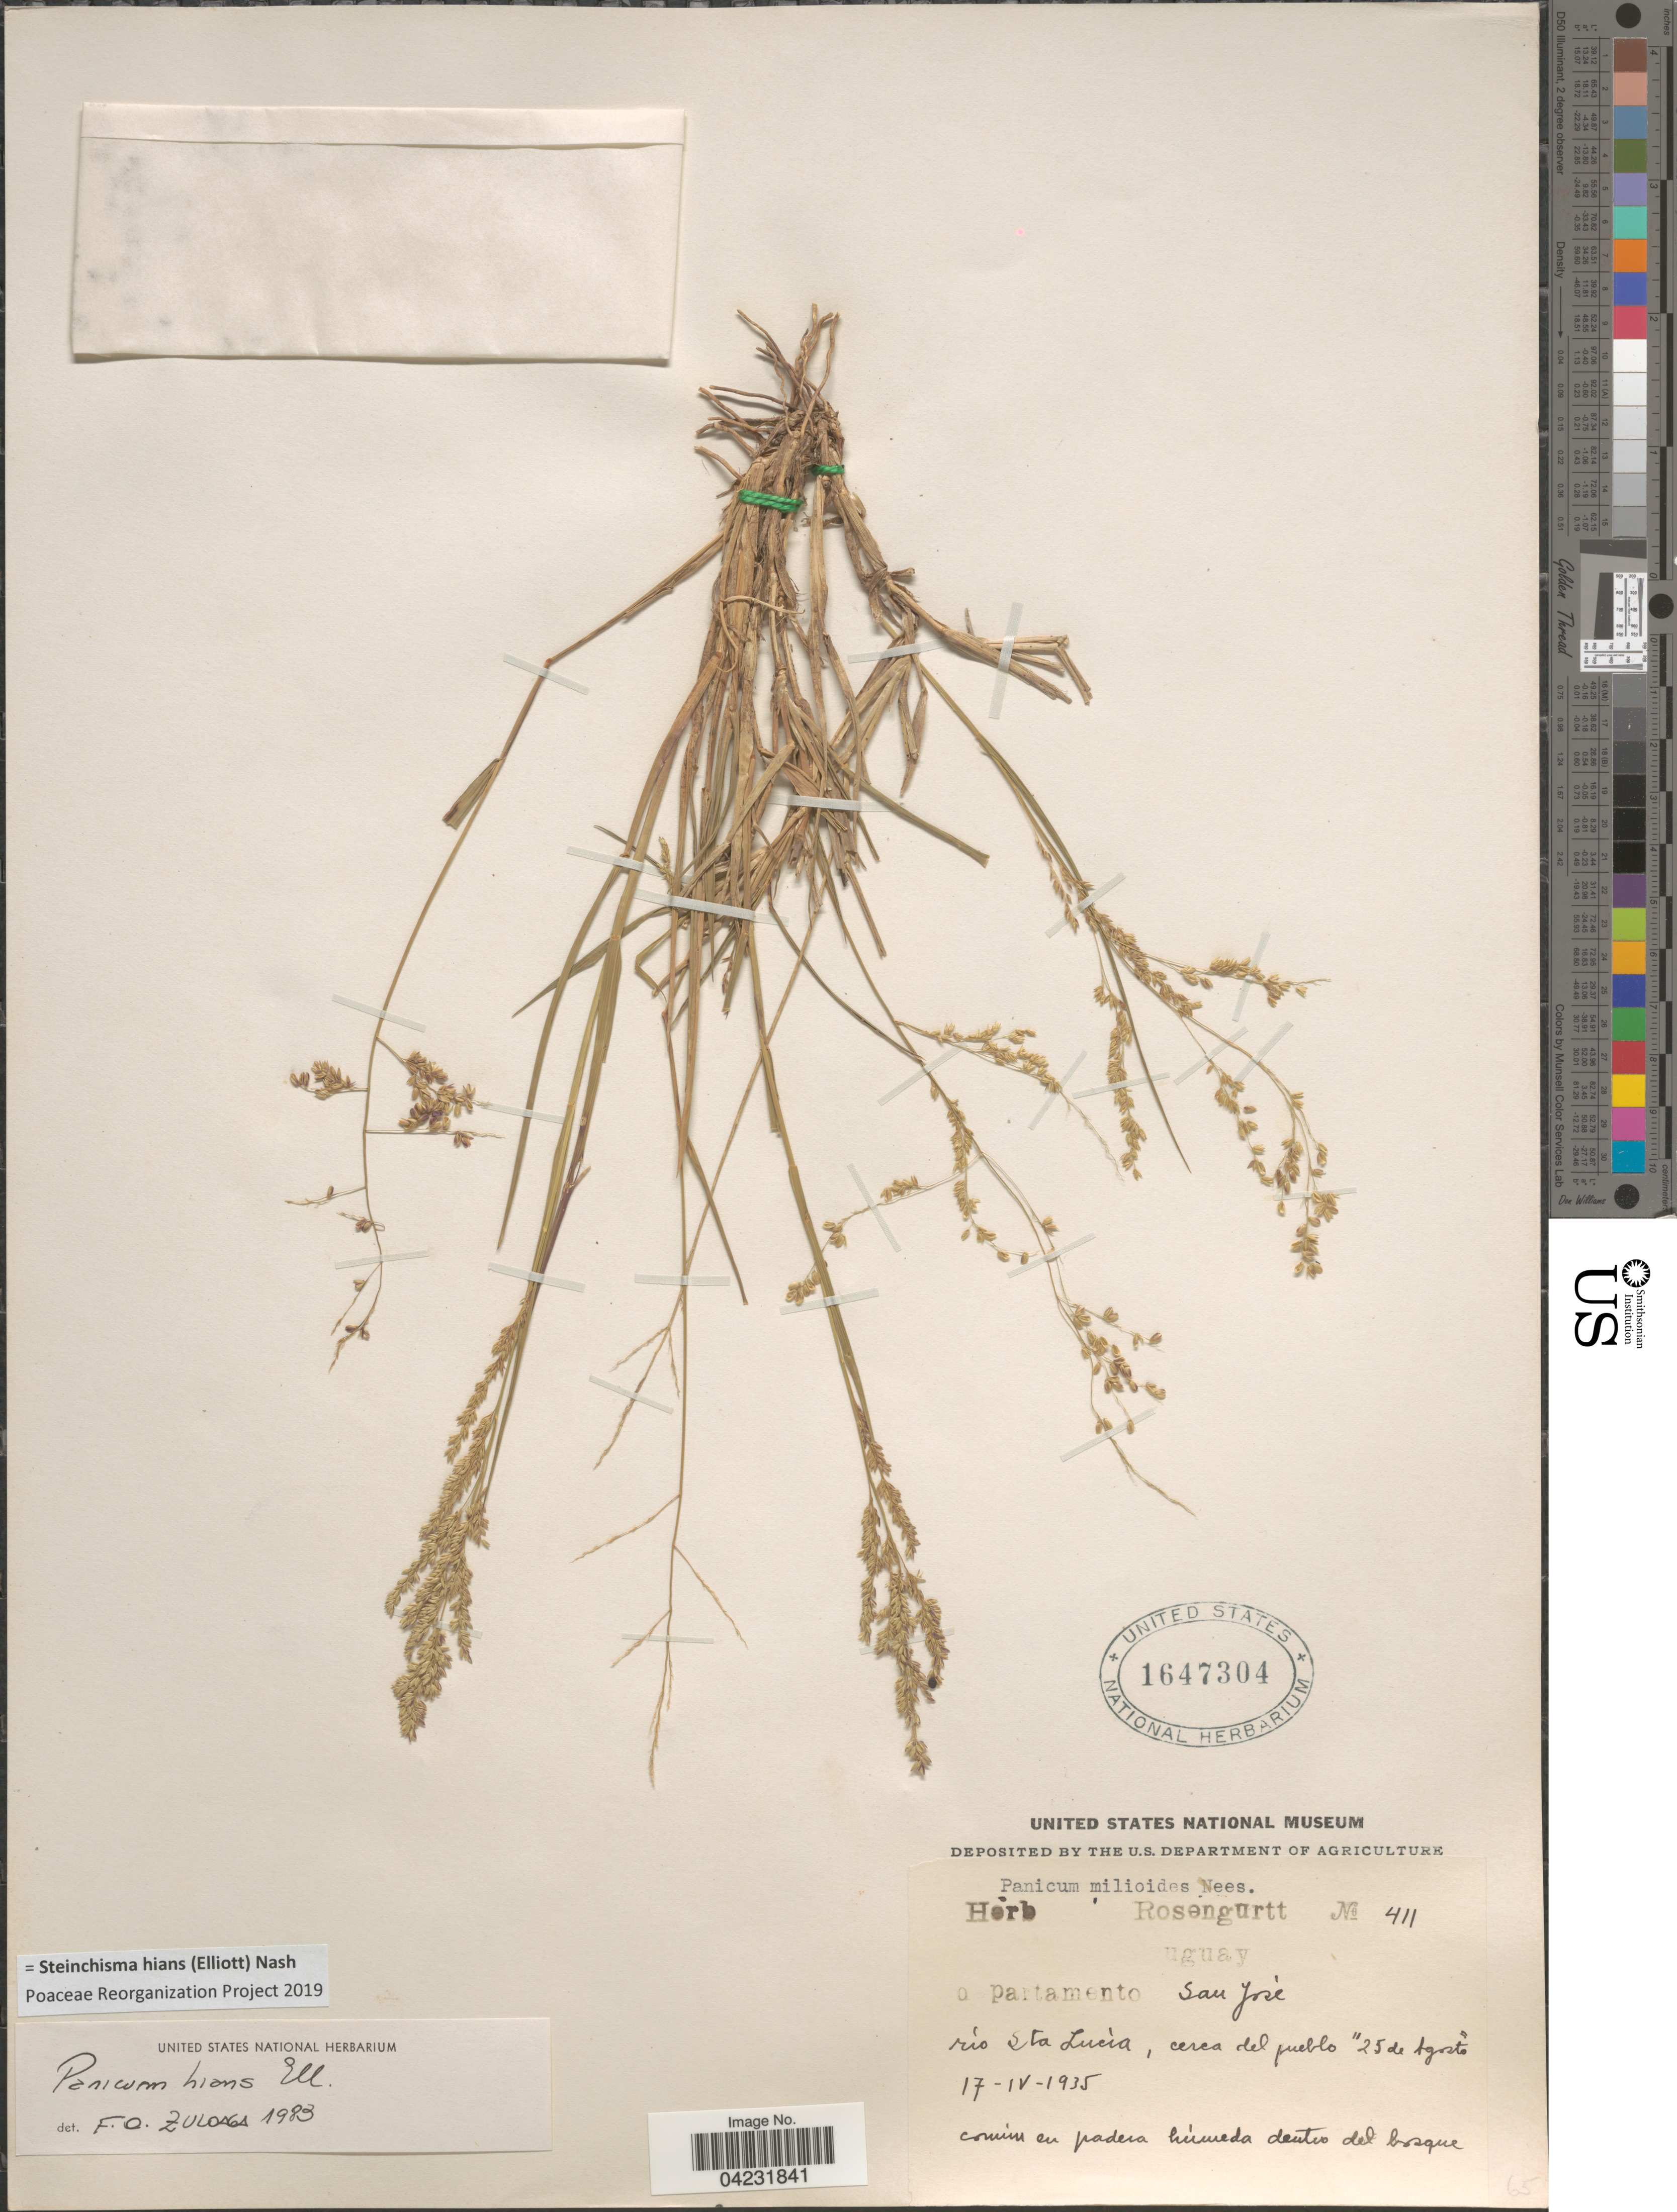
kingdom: Plantae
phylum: Tracheophyta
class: Liliopsida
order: Poales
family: Poaceae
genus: Steinchisma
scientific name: Steinchisma hians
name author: (Elliott) Nash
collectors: ex herb. Rosengurtt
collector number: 411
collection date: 1935-04-17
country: Uruguay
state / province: San Jose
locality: Departamento San José. Río Sta Lucia, cerca del pueblo "25 de Agosto".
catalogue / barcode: US 1647304